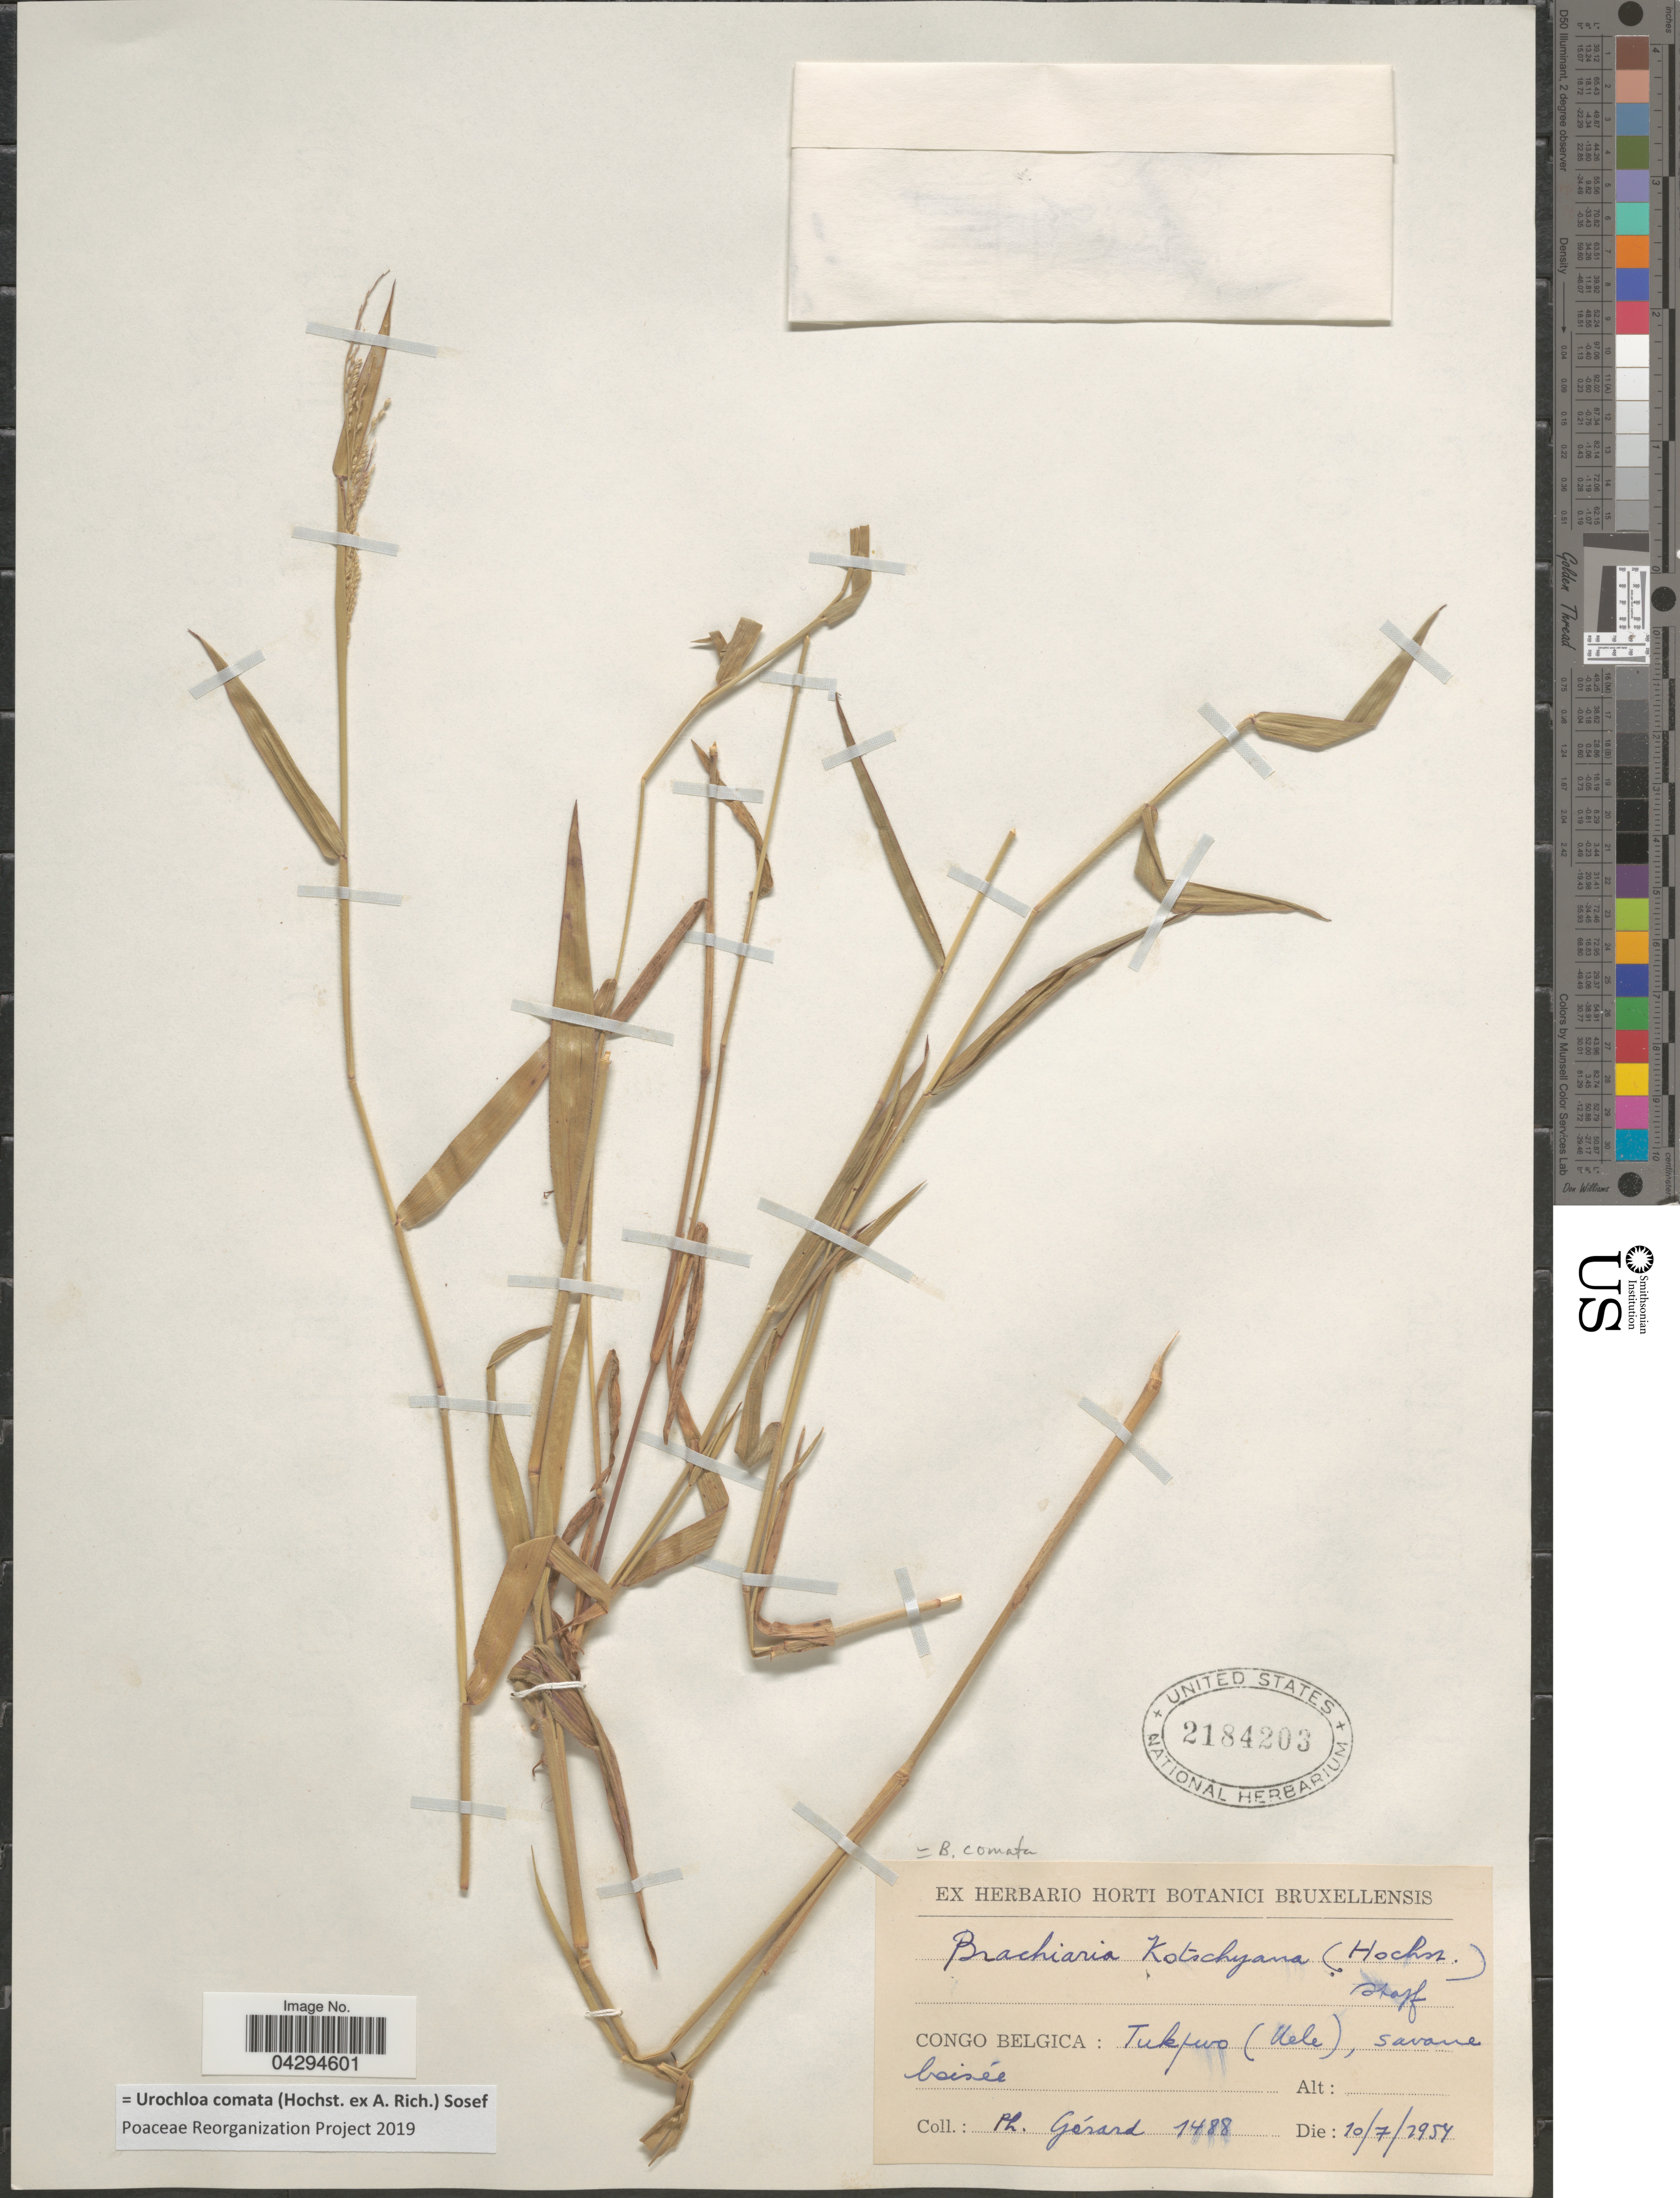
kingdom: Plantae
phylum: Tracheophyta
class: Liliopsida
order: Poales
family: Poaceae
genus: Urochloa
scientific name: Urochloa comata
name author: (Hochst. ex A. Rich.) Sosef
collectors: P. Gerard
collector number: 1488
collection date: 1954-07-10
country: Congo, Democratic Republic of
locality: Congo Belgica: Tukpwo (Uele).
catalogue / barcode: US 2184203